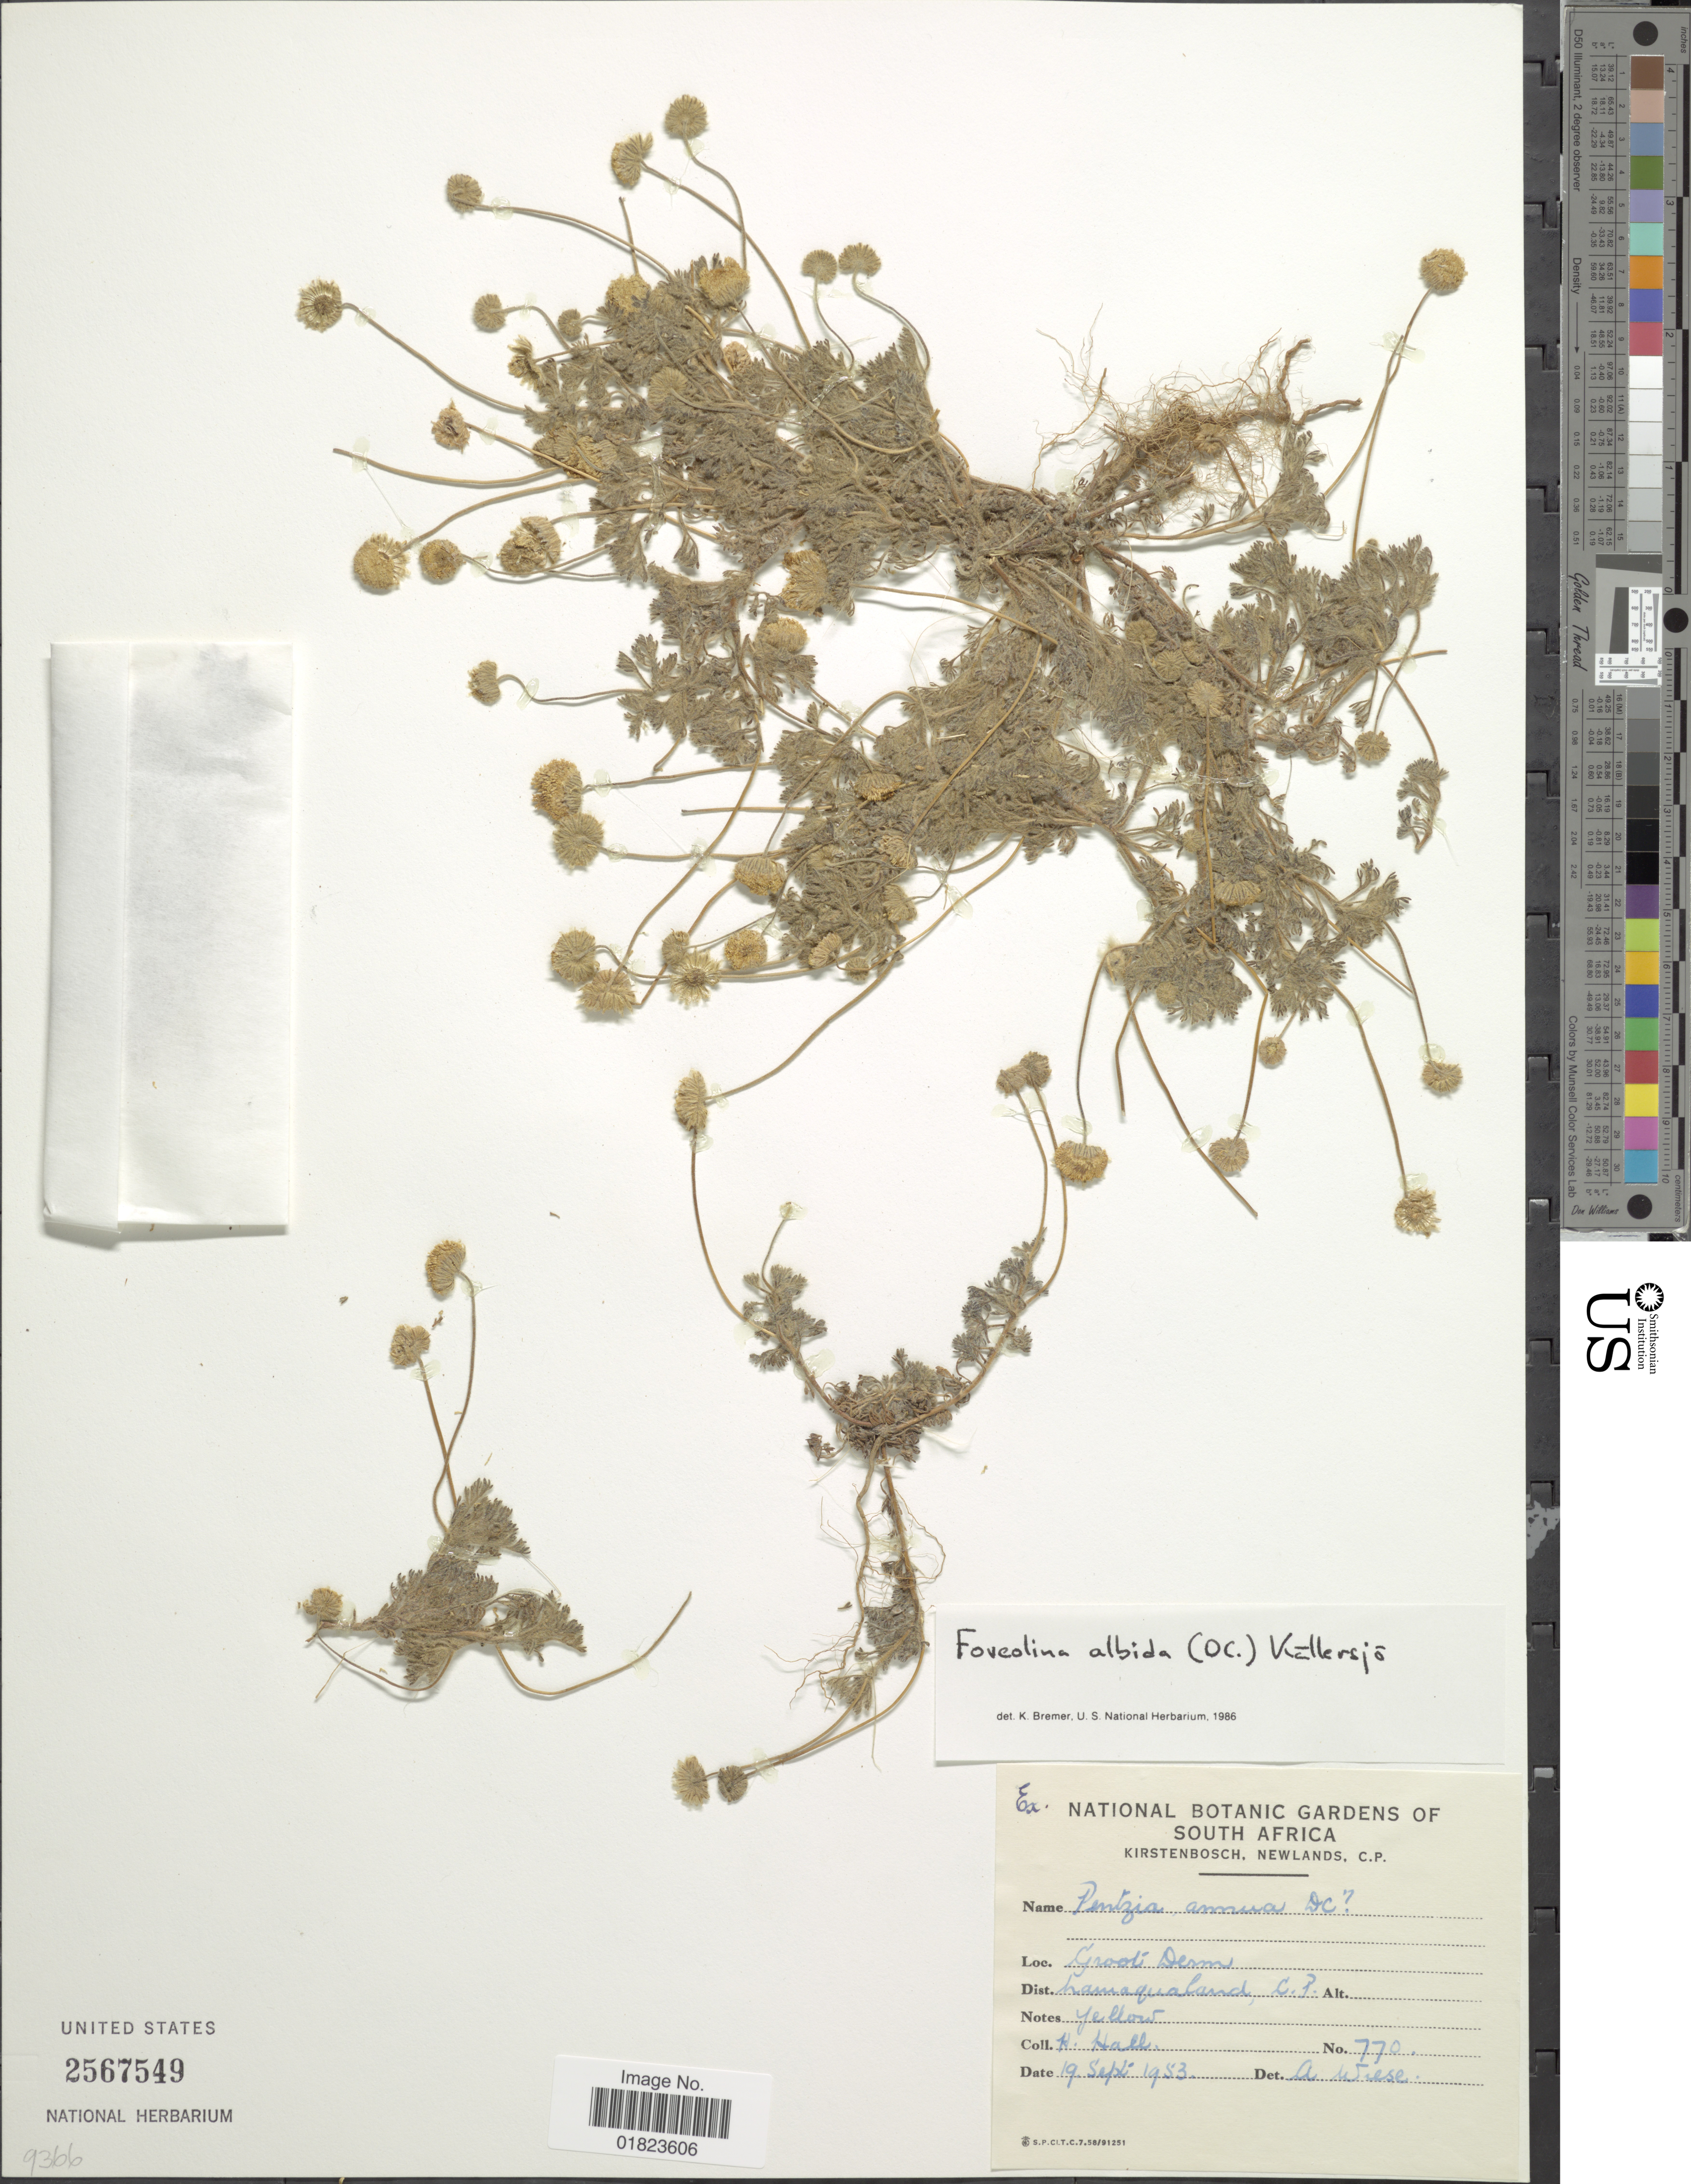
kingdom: Plantae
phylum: Tracheophyta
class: Magnoliopsida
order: Asterales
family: Asteraceae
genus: Foveolina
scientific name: Foveolina albida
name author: (DC.) Källersjö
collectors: H. Hall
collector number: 770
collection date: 1953-09-19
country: South Africa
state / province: Northern Cape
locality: Groot Derm, namaqualand, C. P.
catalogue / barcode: US 2567549